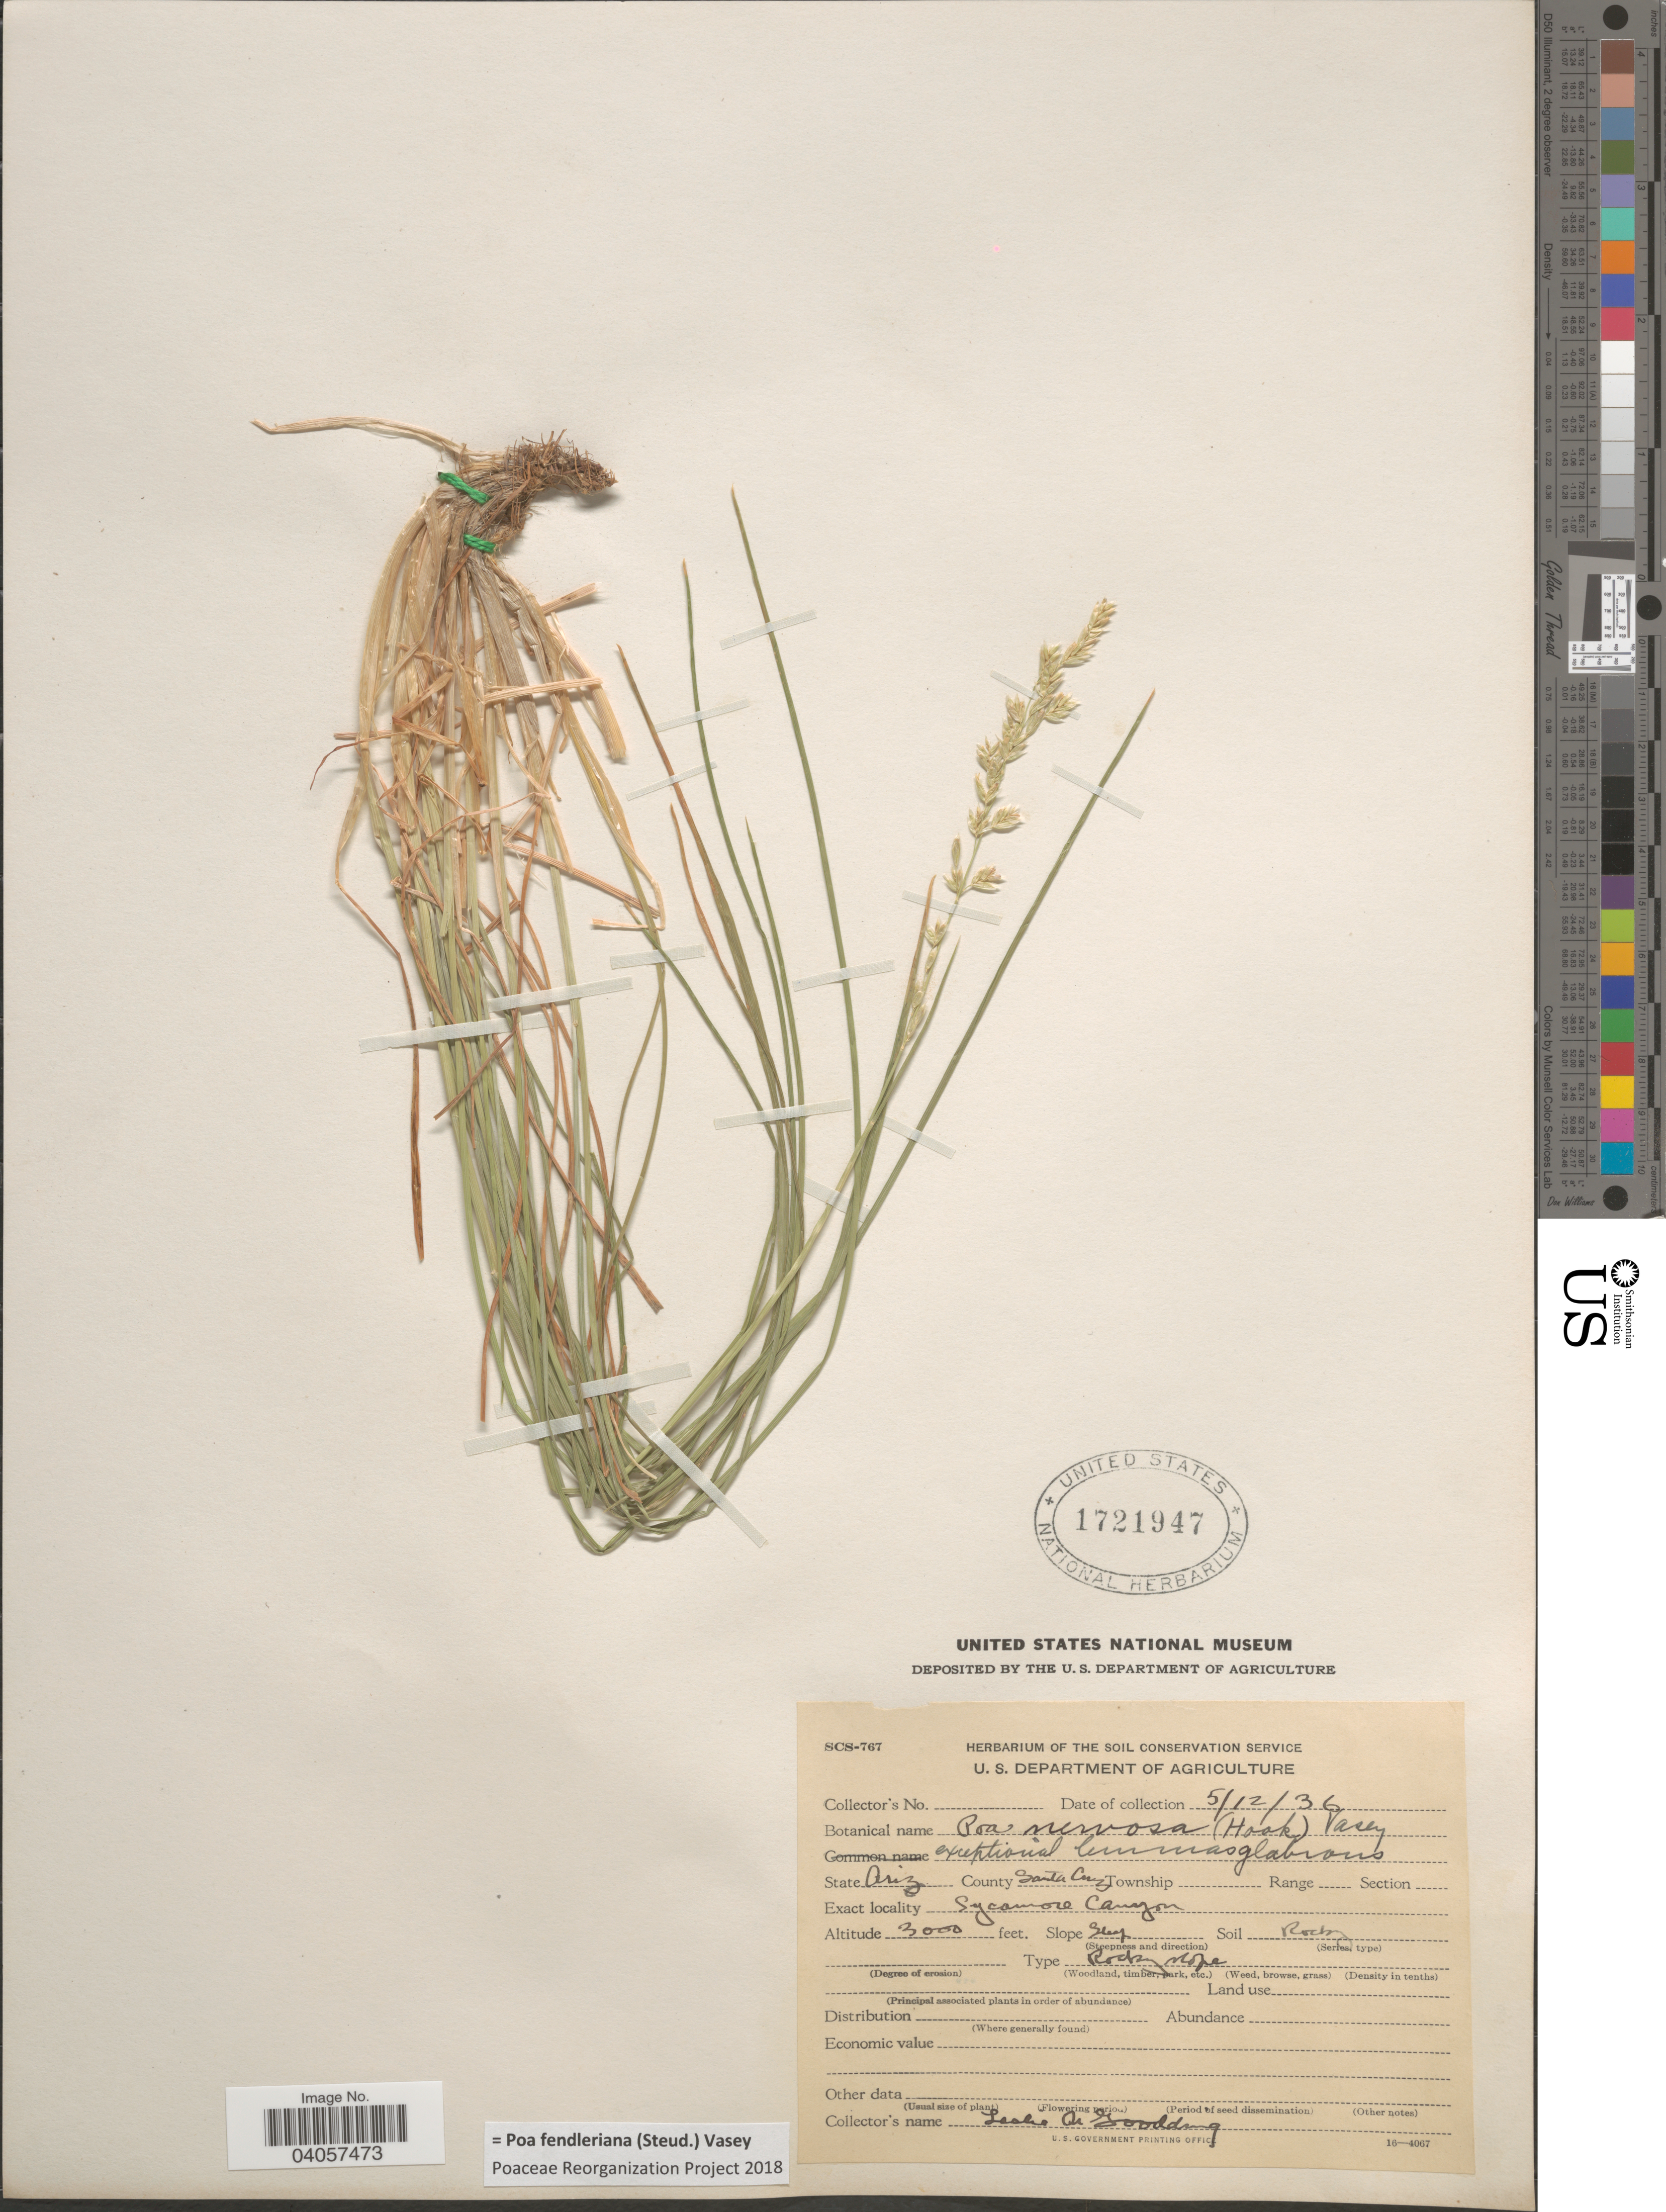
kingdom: Plantae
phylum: Tracheophyta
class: Liliopsida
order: Poales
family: Poaceae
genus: Poa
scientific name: Poa fendleriana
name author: (Steud.) Vasey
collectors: L. N. Goodding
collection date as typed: Transcribed d/m/y: 12/5/36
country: United States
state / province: Arizona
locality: County Santa Cruz. Sycamore Canyon.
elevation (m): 914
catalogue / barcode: US 1721947